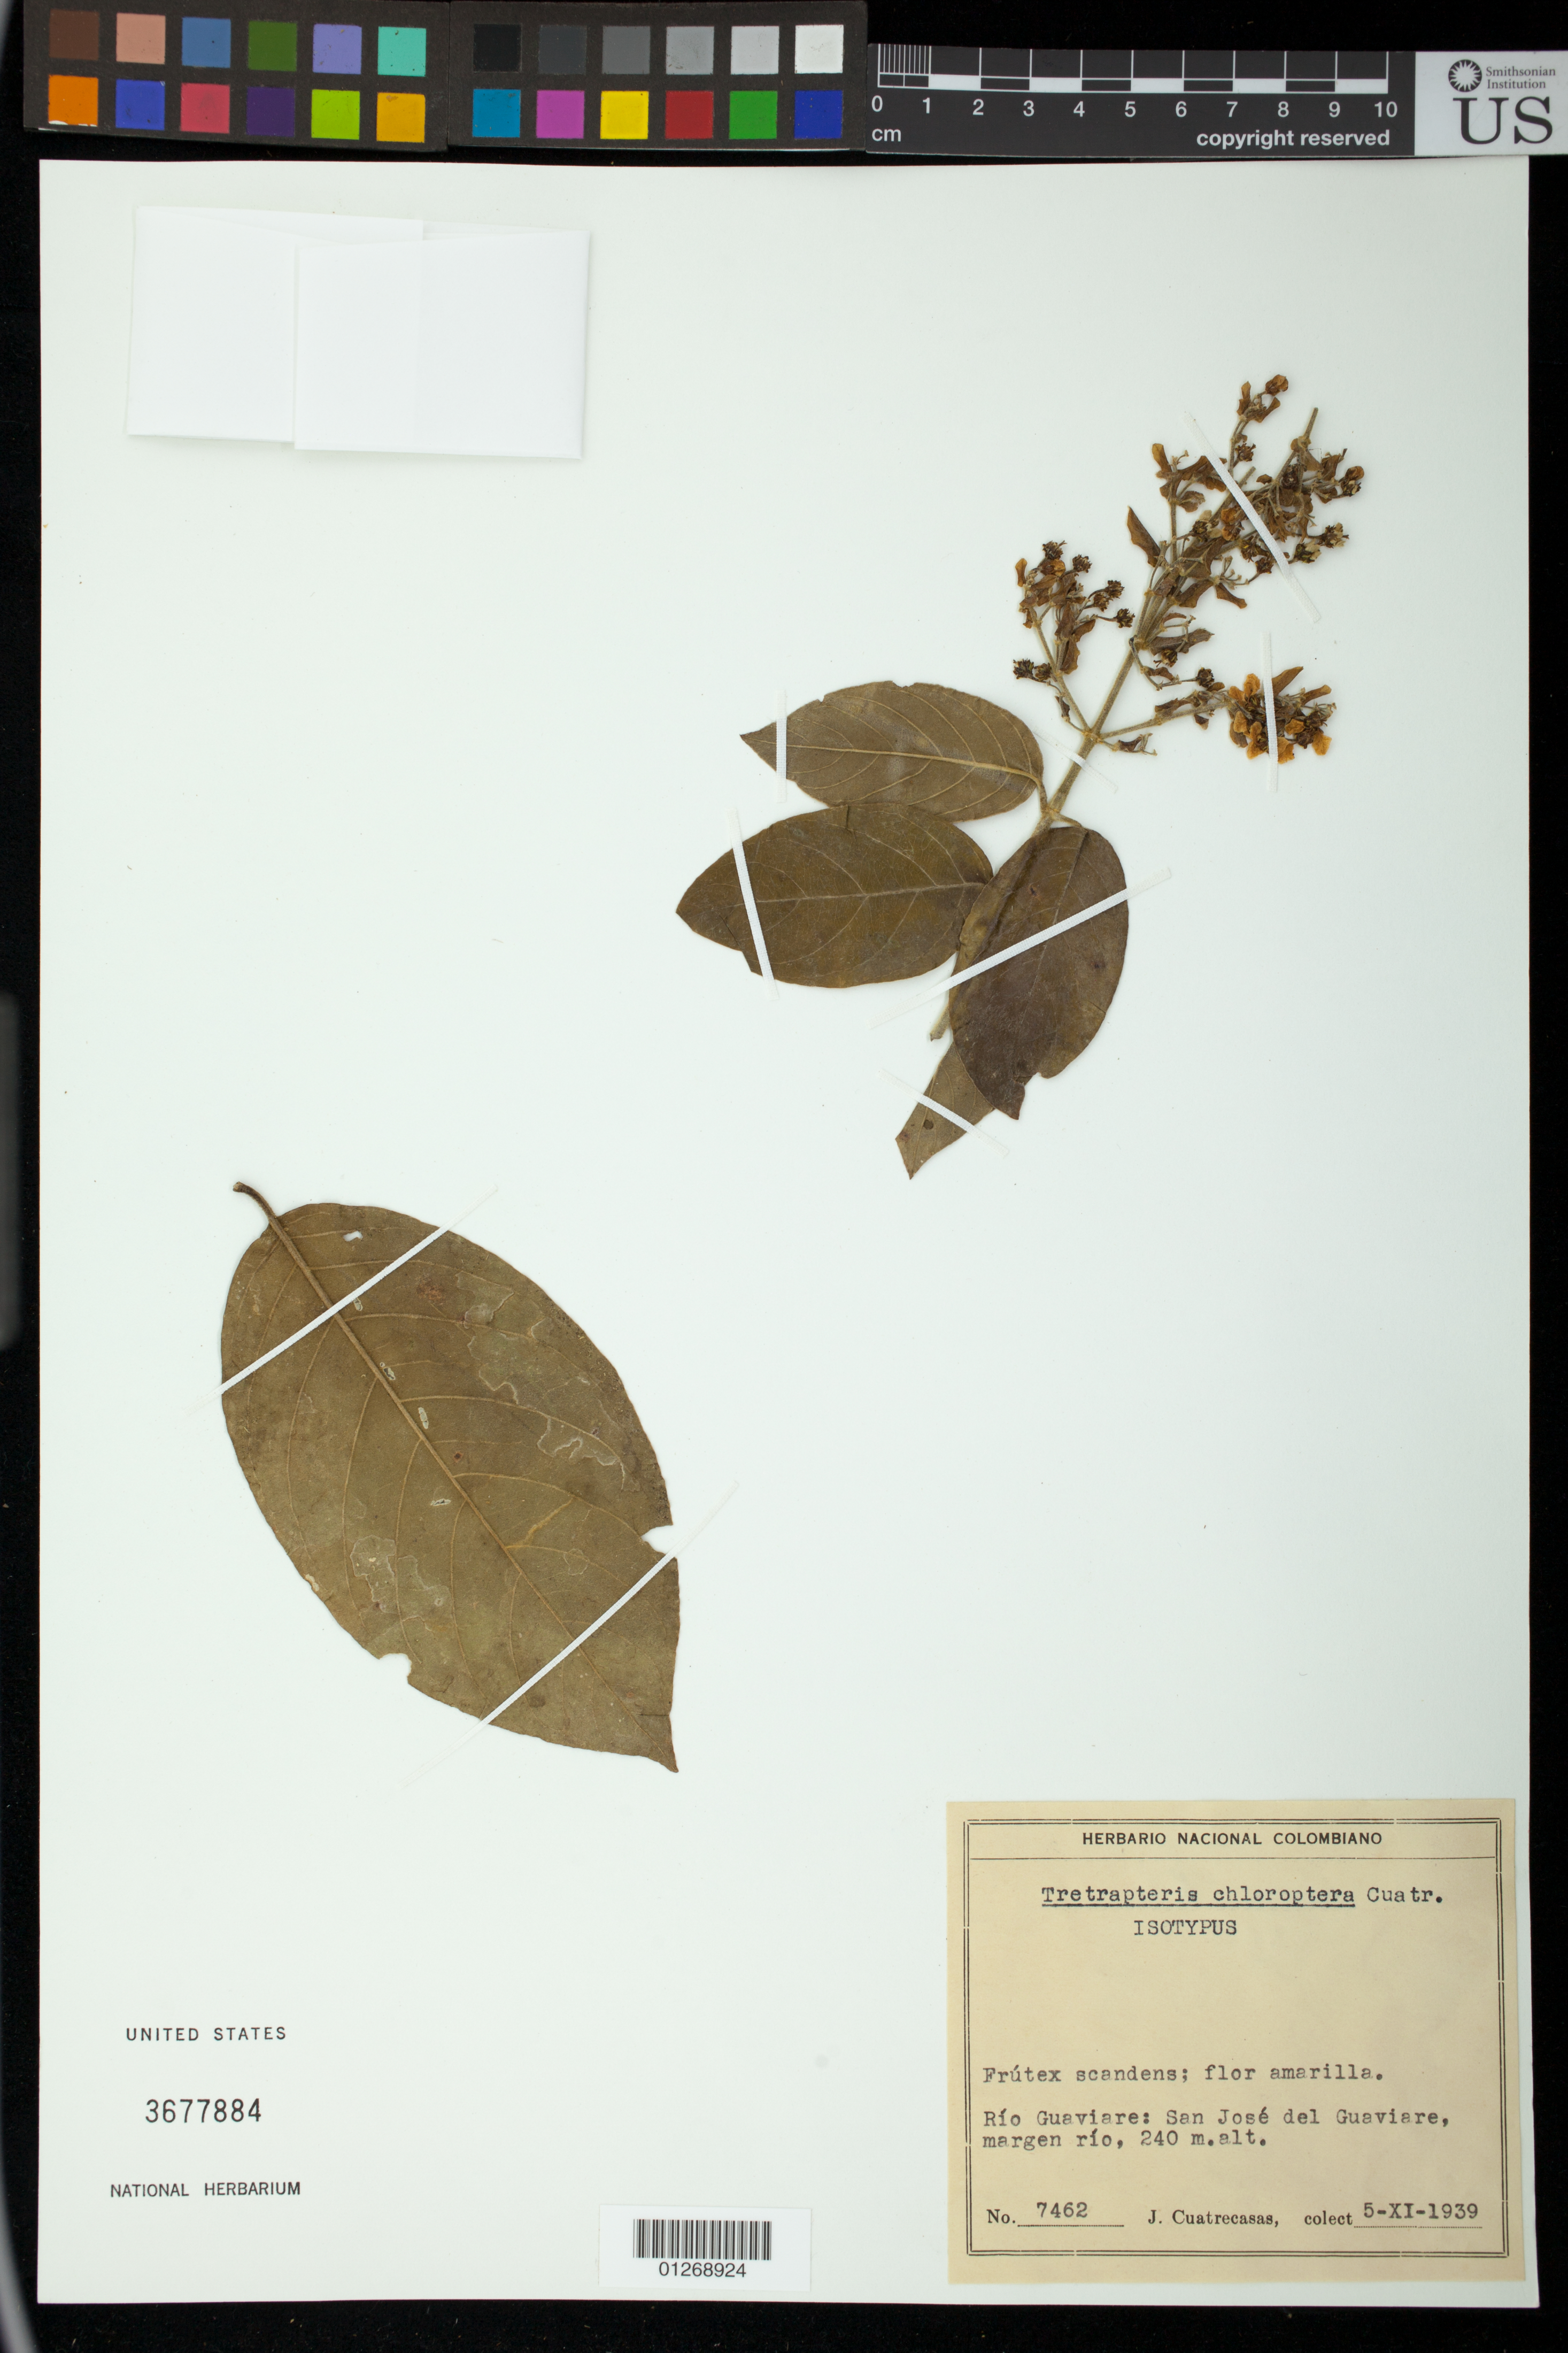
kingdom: Plantae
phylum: Tracheophyta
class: Magnoliopsida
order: Malpighiales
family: Malpighiaceae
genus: Tetrapterys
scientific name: Tetrapterys chloroptera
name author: Cuatrec.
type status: Isotype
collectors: J. Cuatrecasas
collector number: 7462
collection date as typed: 5 - XI - 1939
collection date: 1939-11-05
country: Colombia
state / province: Guaviare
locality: Río Guaviare: San José del Guaviare, margen río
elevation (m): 240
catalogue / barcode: US 3677884